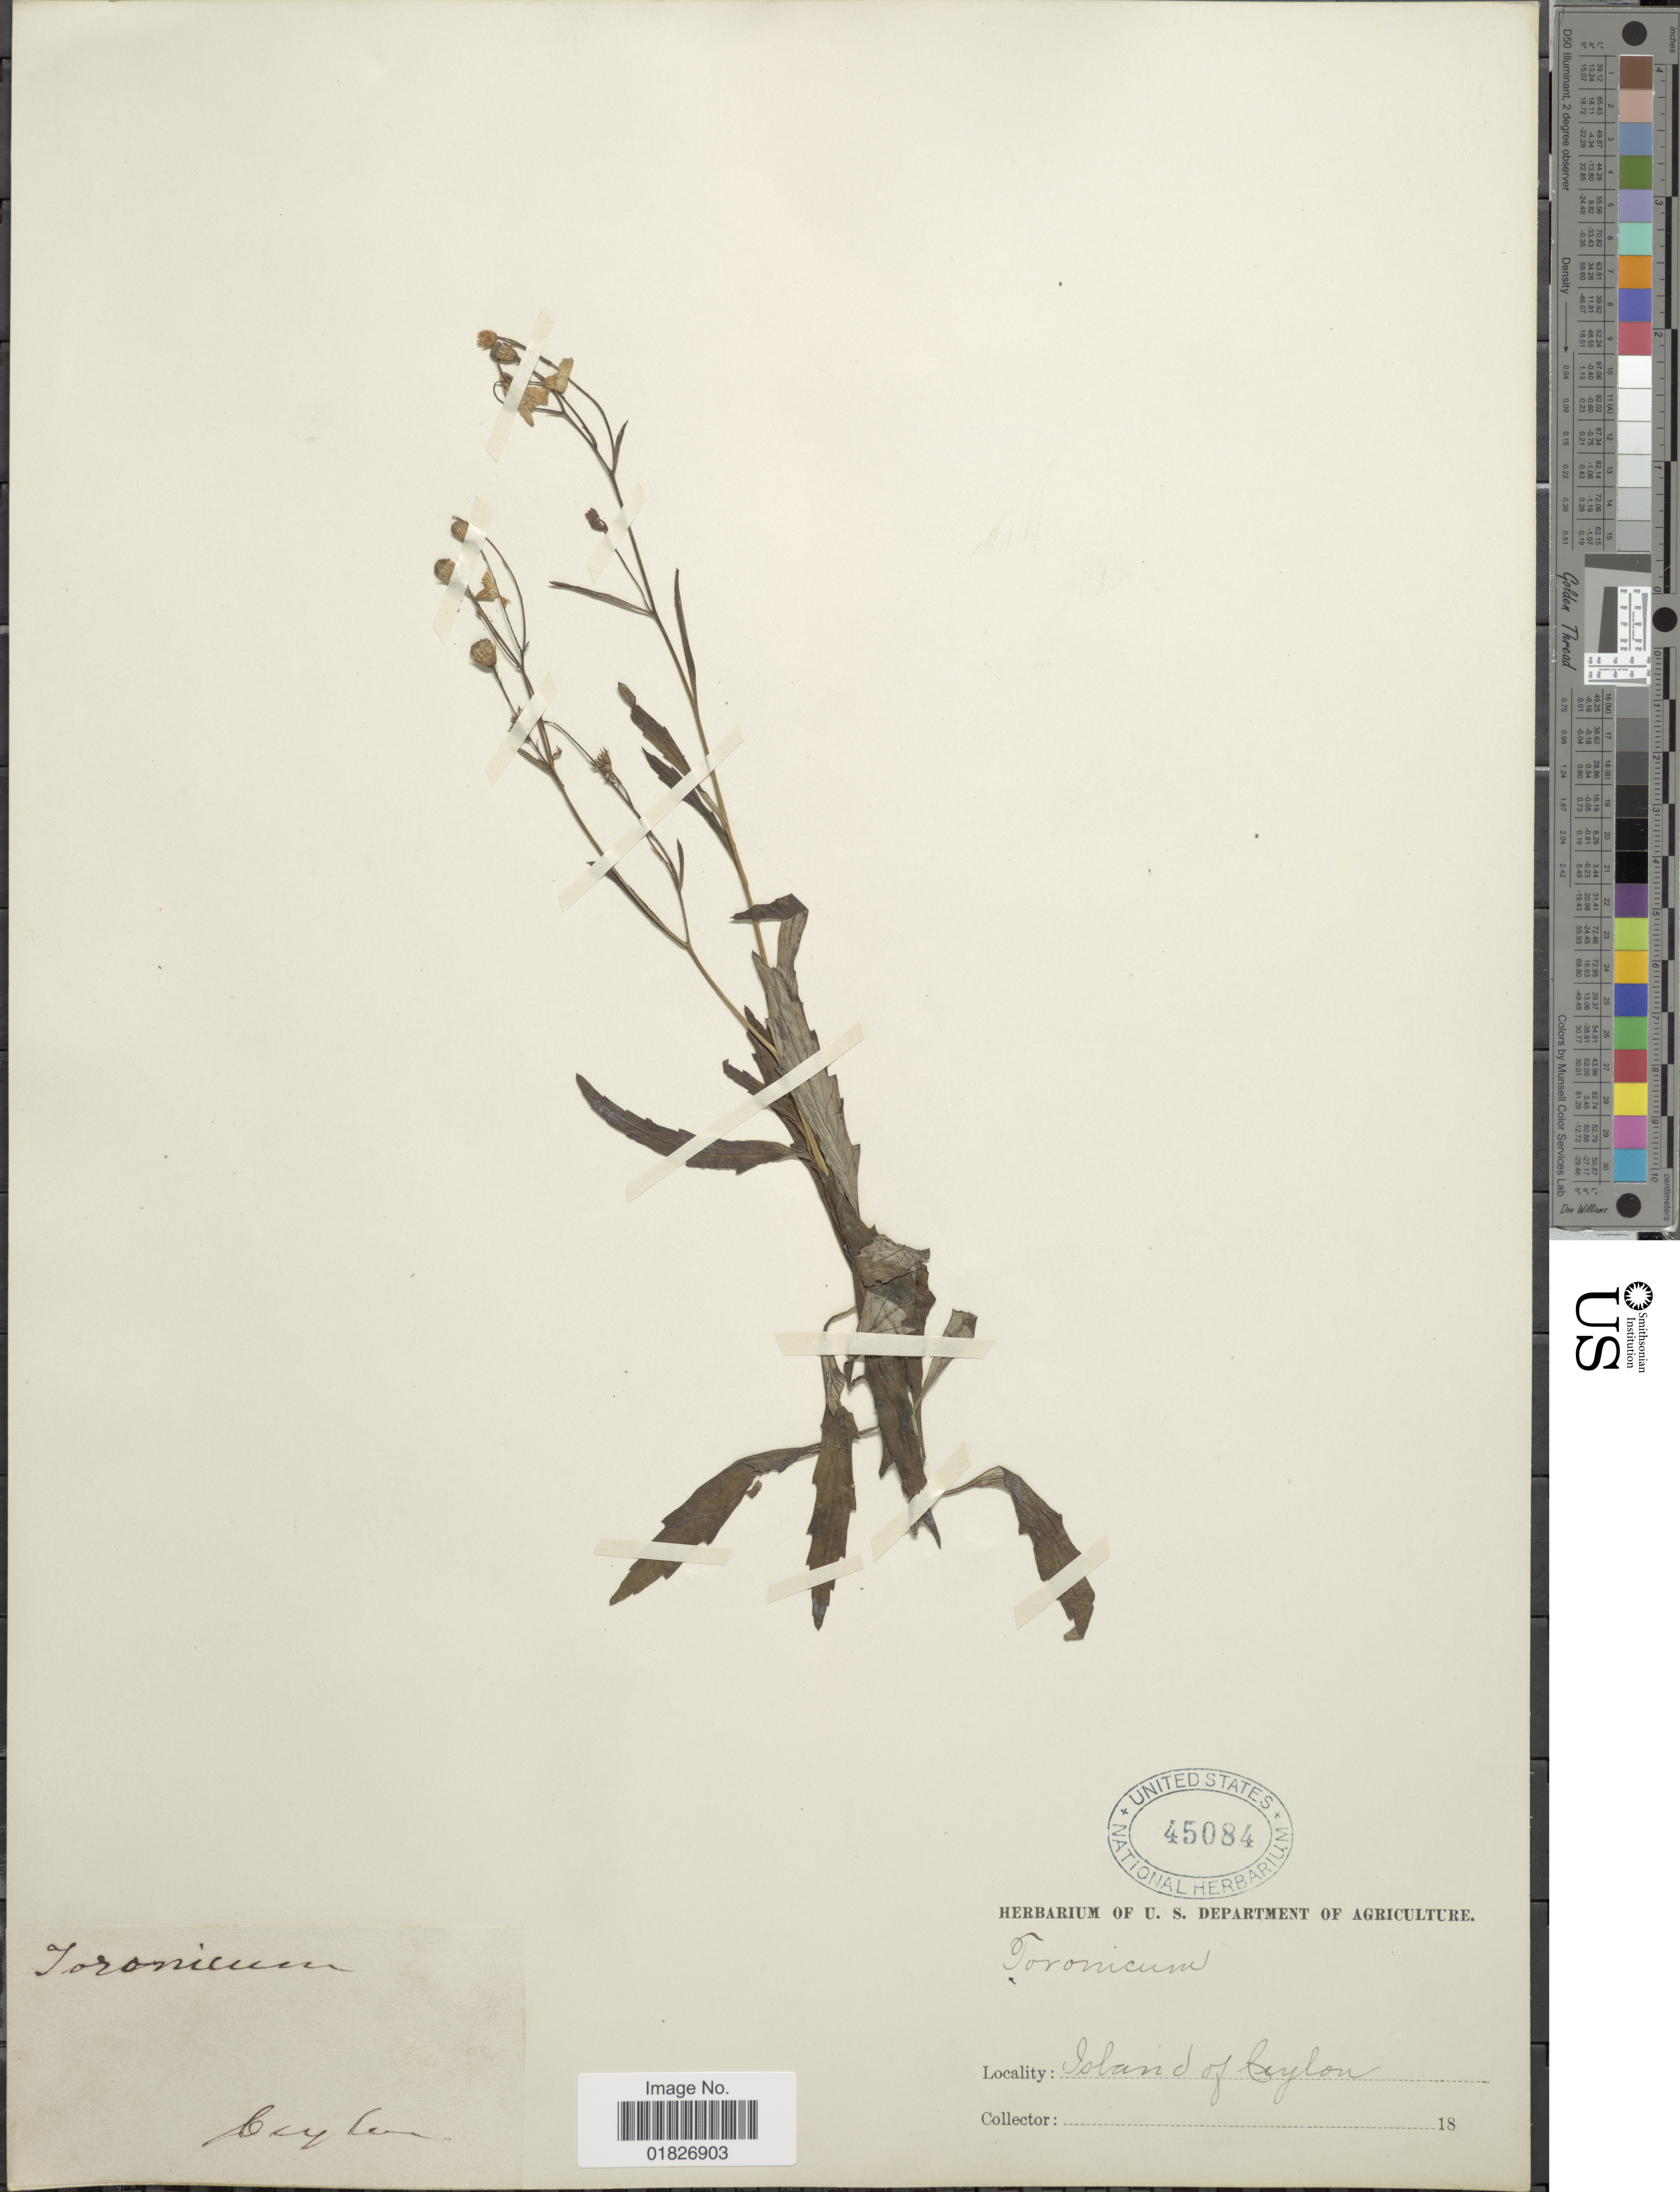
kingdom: Plantae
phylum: Tracheophyta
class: Magnoliopsida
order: Asterales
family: Asteraceae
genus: Doronicum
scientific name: Doronicum sp.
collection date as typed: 18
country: Sri Lanka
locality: Ceylon, Island of Ceylon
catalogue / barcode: US 45084